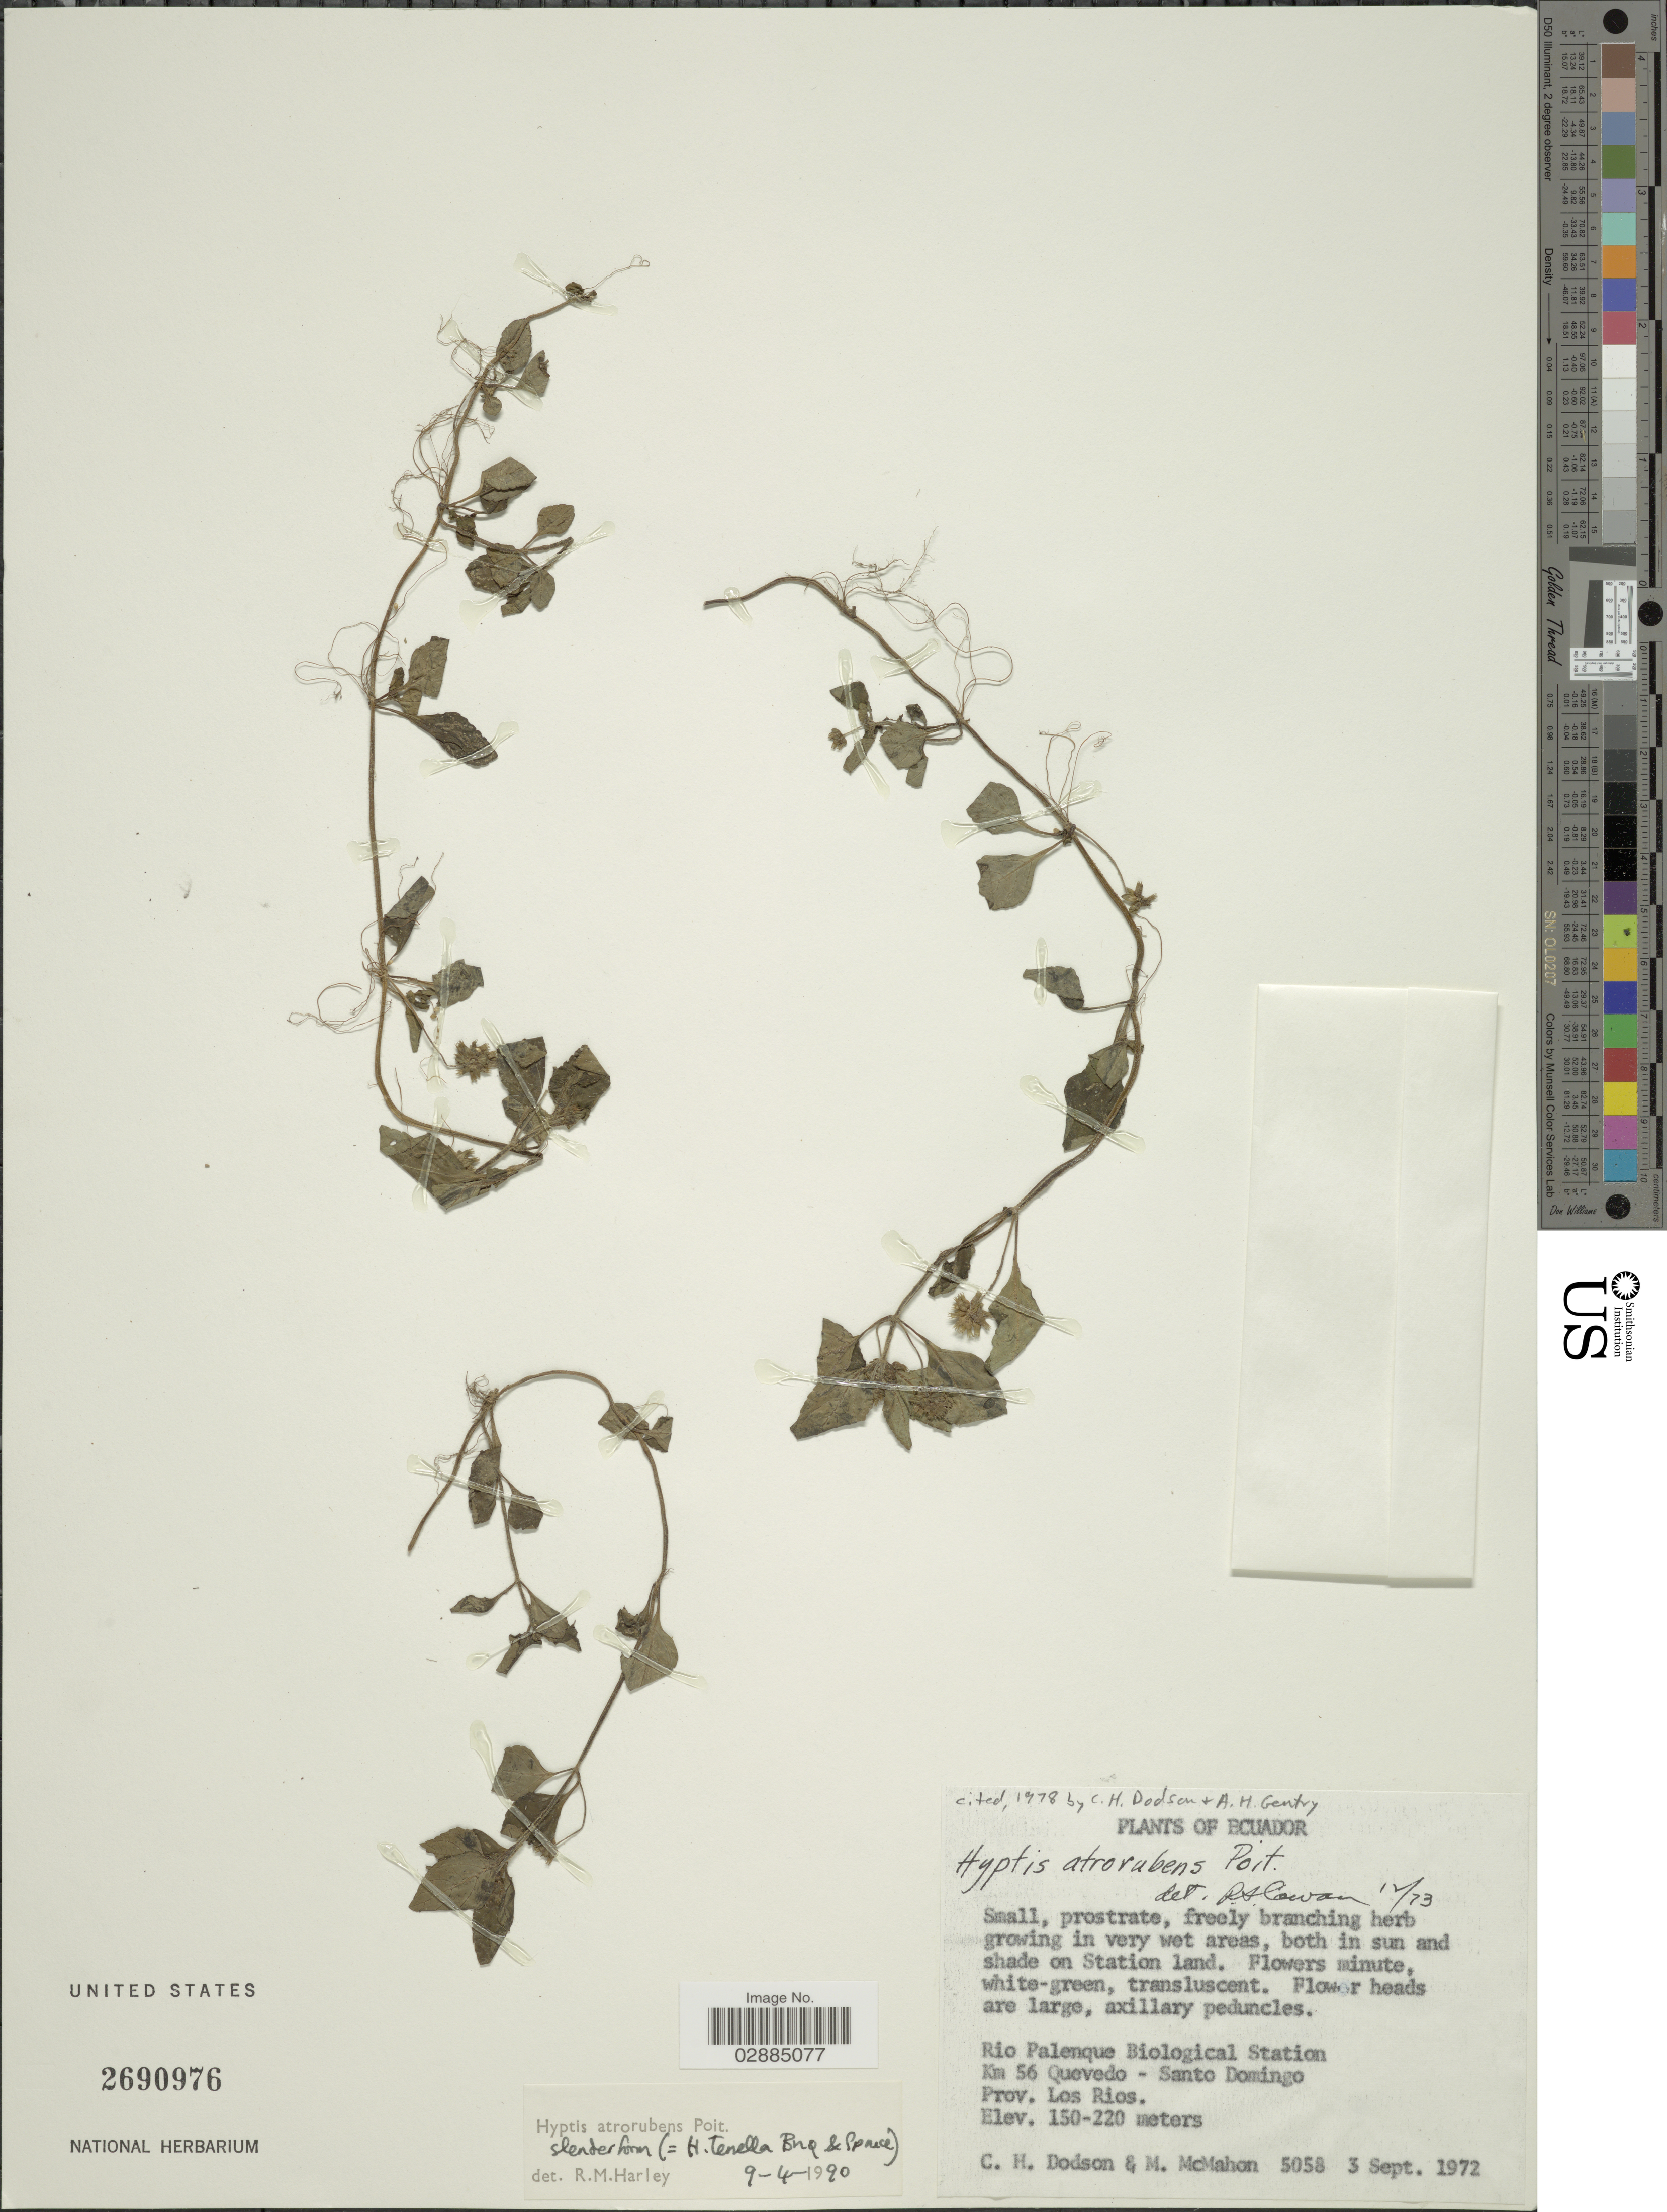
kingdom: Plantae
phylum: Tracheophyta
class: Magnoliopsida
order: Lamiales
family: Lamiaceae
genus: Hyptis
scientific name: Hyptis atrorubens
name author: Poit.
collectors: C. H. Dodson & M. McMahon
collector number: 5058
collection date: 1972-09-03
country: Ecuador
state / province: Los Ríos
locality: Rio Palenque Biological Station, Km 56 Quevedo-Santo Domingo, Prov. Los Rios.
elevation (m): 150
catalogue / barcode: US 2690976